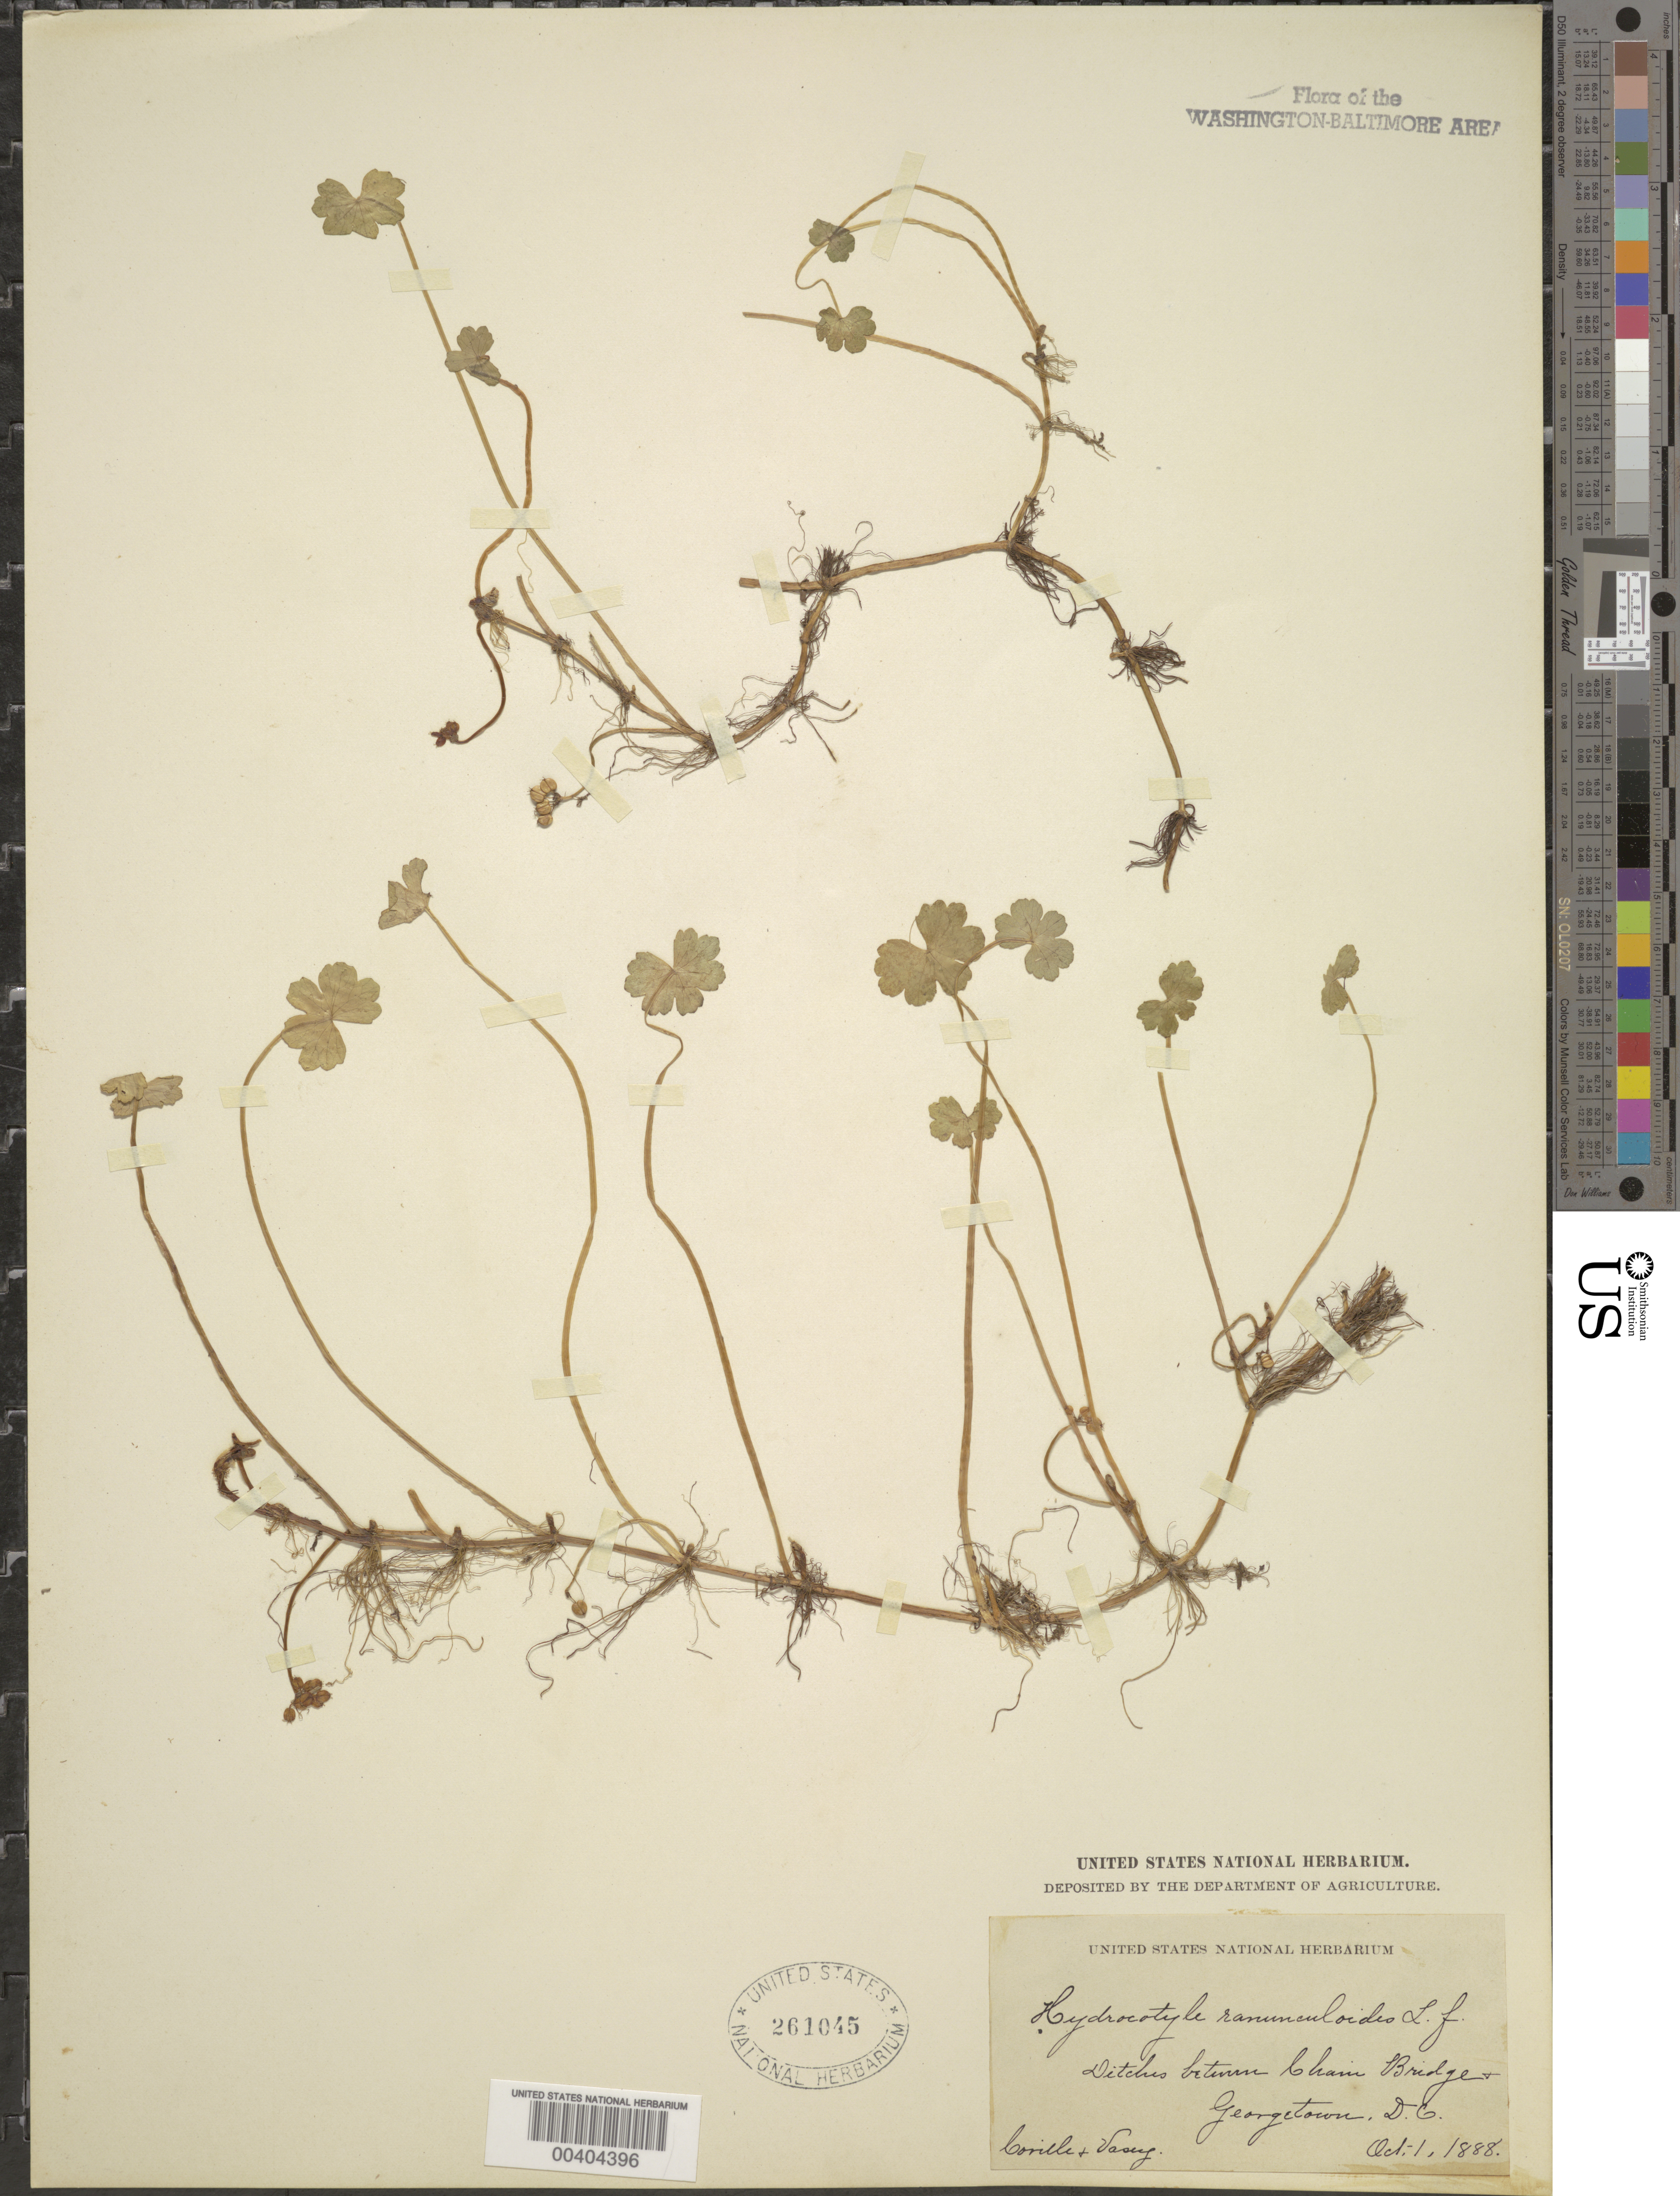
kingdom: Plantae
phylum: Tracheophyta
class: Magnoliopsida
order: Apiales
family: Araliaceae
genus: Hydrocotyle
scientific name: Hydrocotyle ranunculoides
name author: L. f.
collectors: F. V. Coville & G. R. Vasey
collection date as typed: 01 Oct 1888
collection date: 1888-10-01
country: United States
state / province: District of Columbia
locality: between Chain Bridge and Georgetown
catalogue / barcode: US 261045